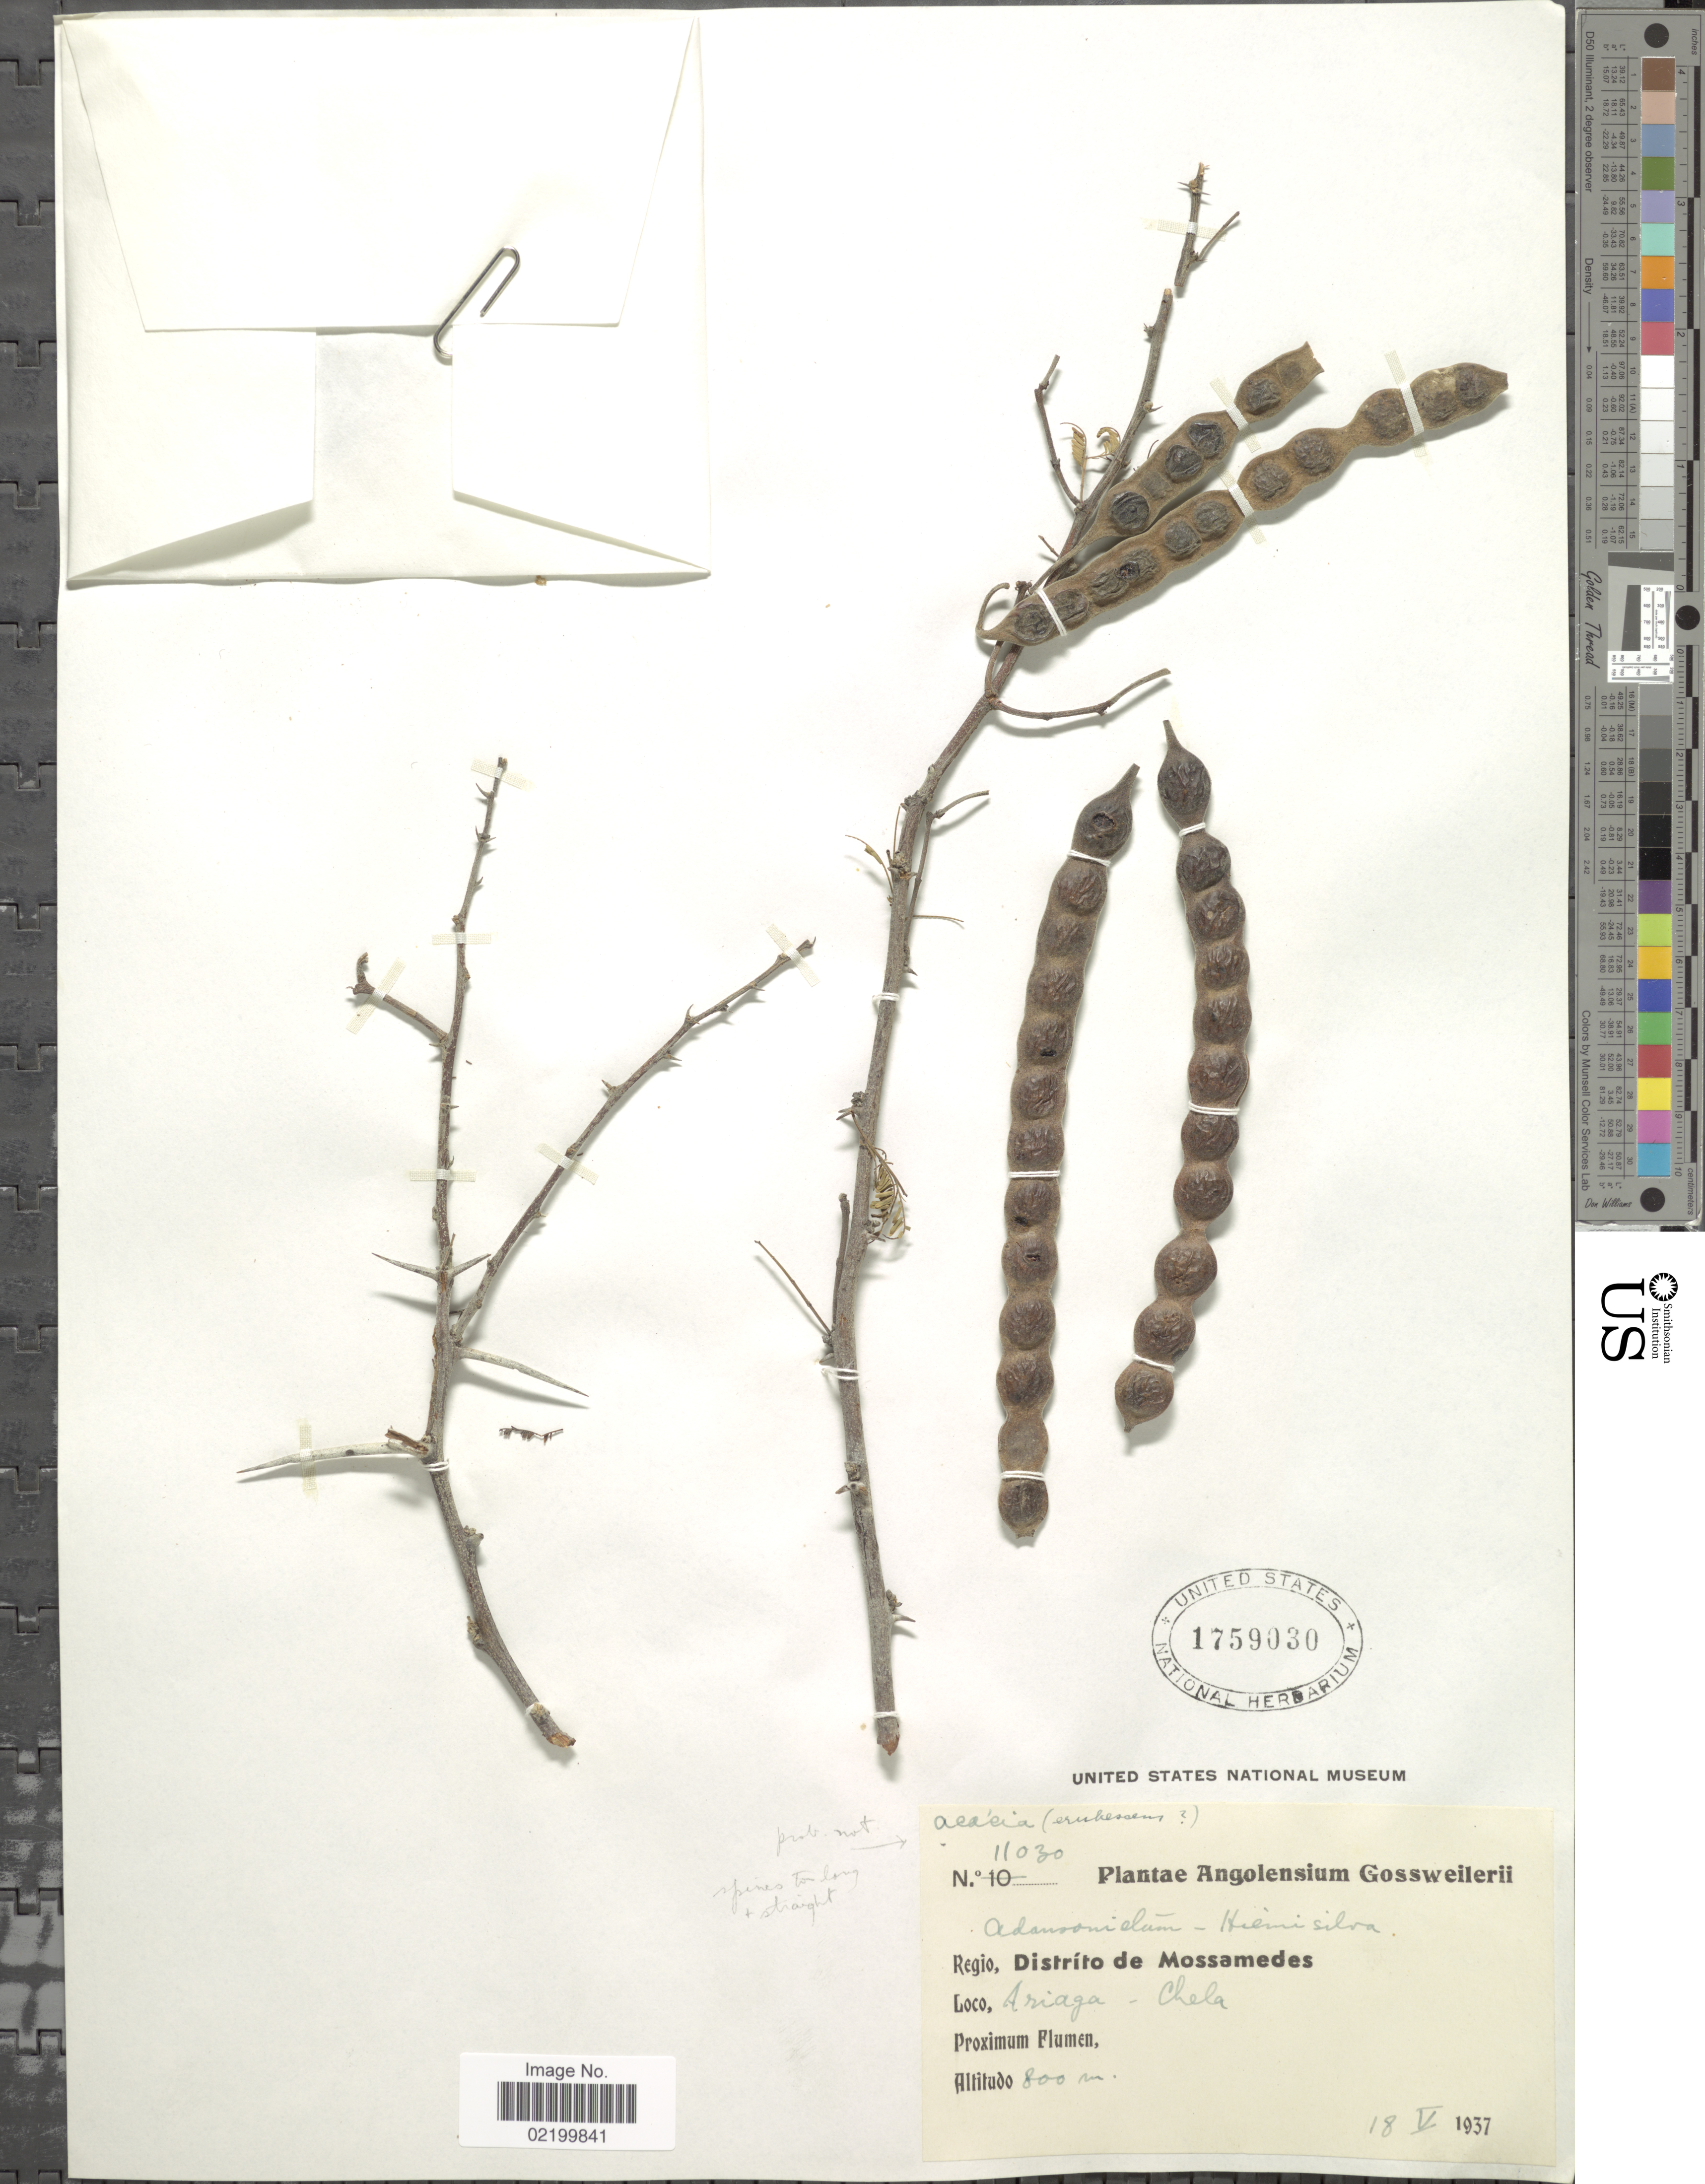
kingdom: Plantae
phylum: Tracheophyta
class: Magnoliopsida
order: Fabales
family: Fabaceae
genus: Acacia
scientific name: Acacia sp.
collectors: -. Gossweiler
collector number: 11030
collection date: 1937-05-18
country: Angola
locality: Angolensium. Regio, Distrito de Mossamedes. Loco, Ariaga - Chela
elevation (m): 800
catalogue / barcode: US 1759030